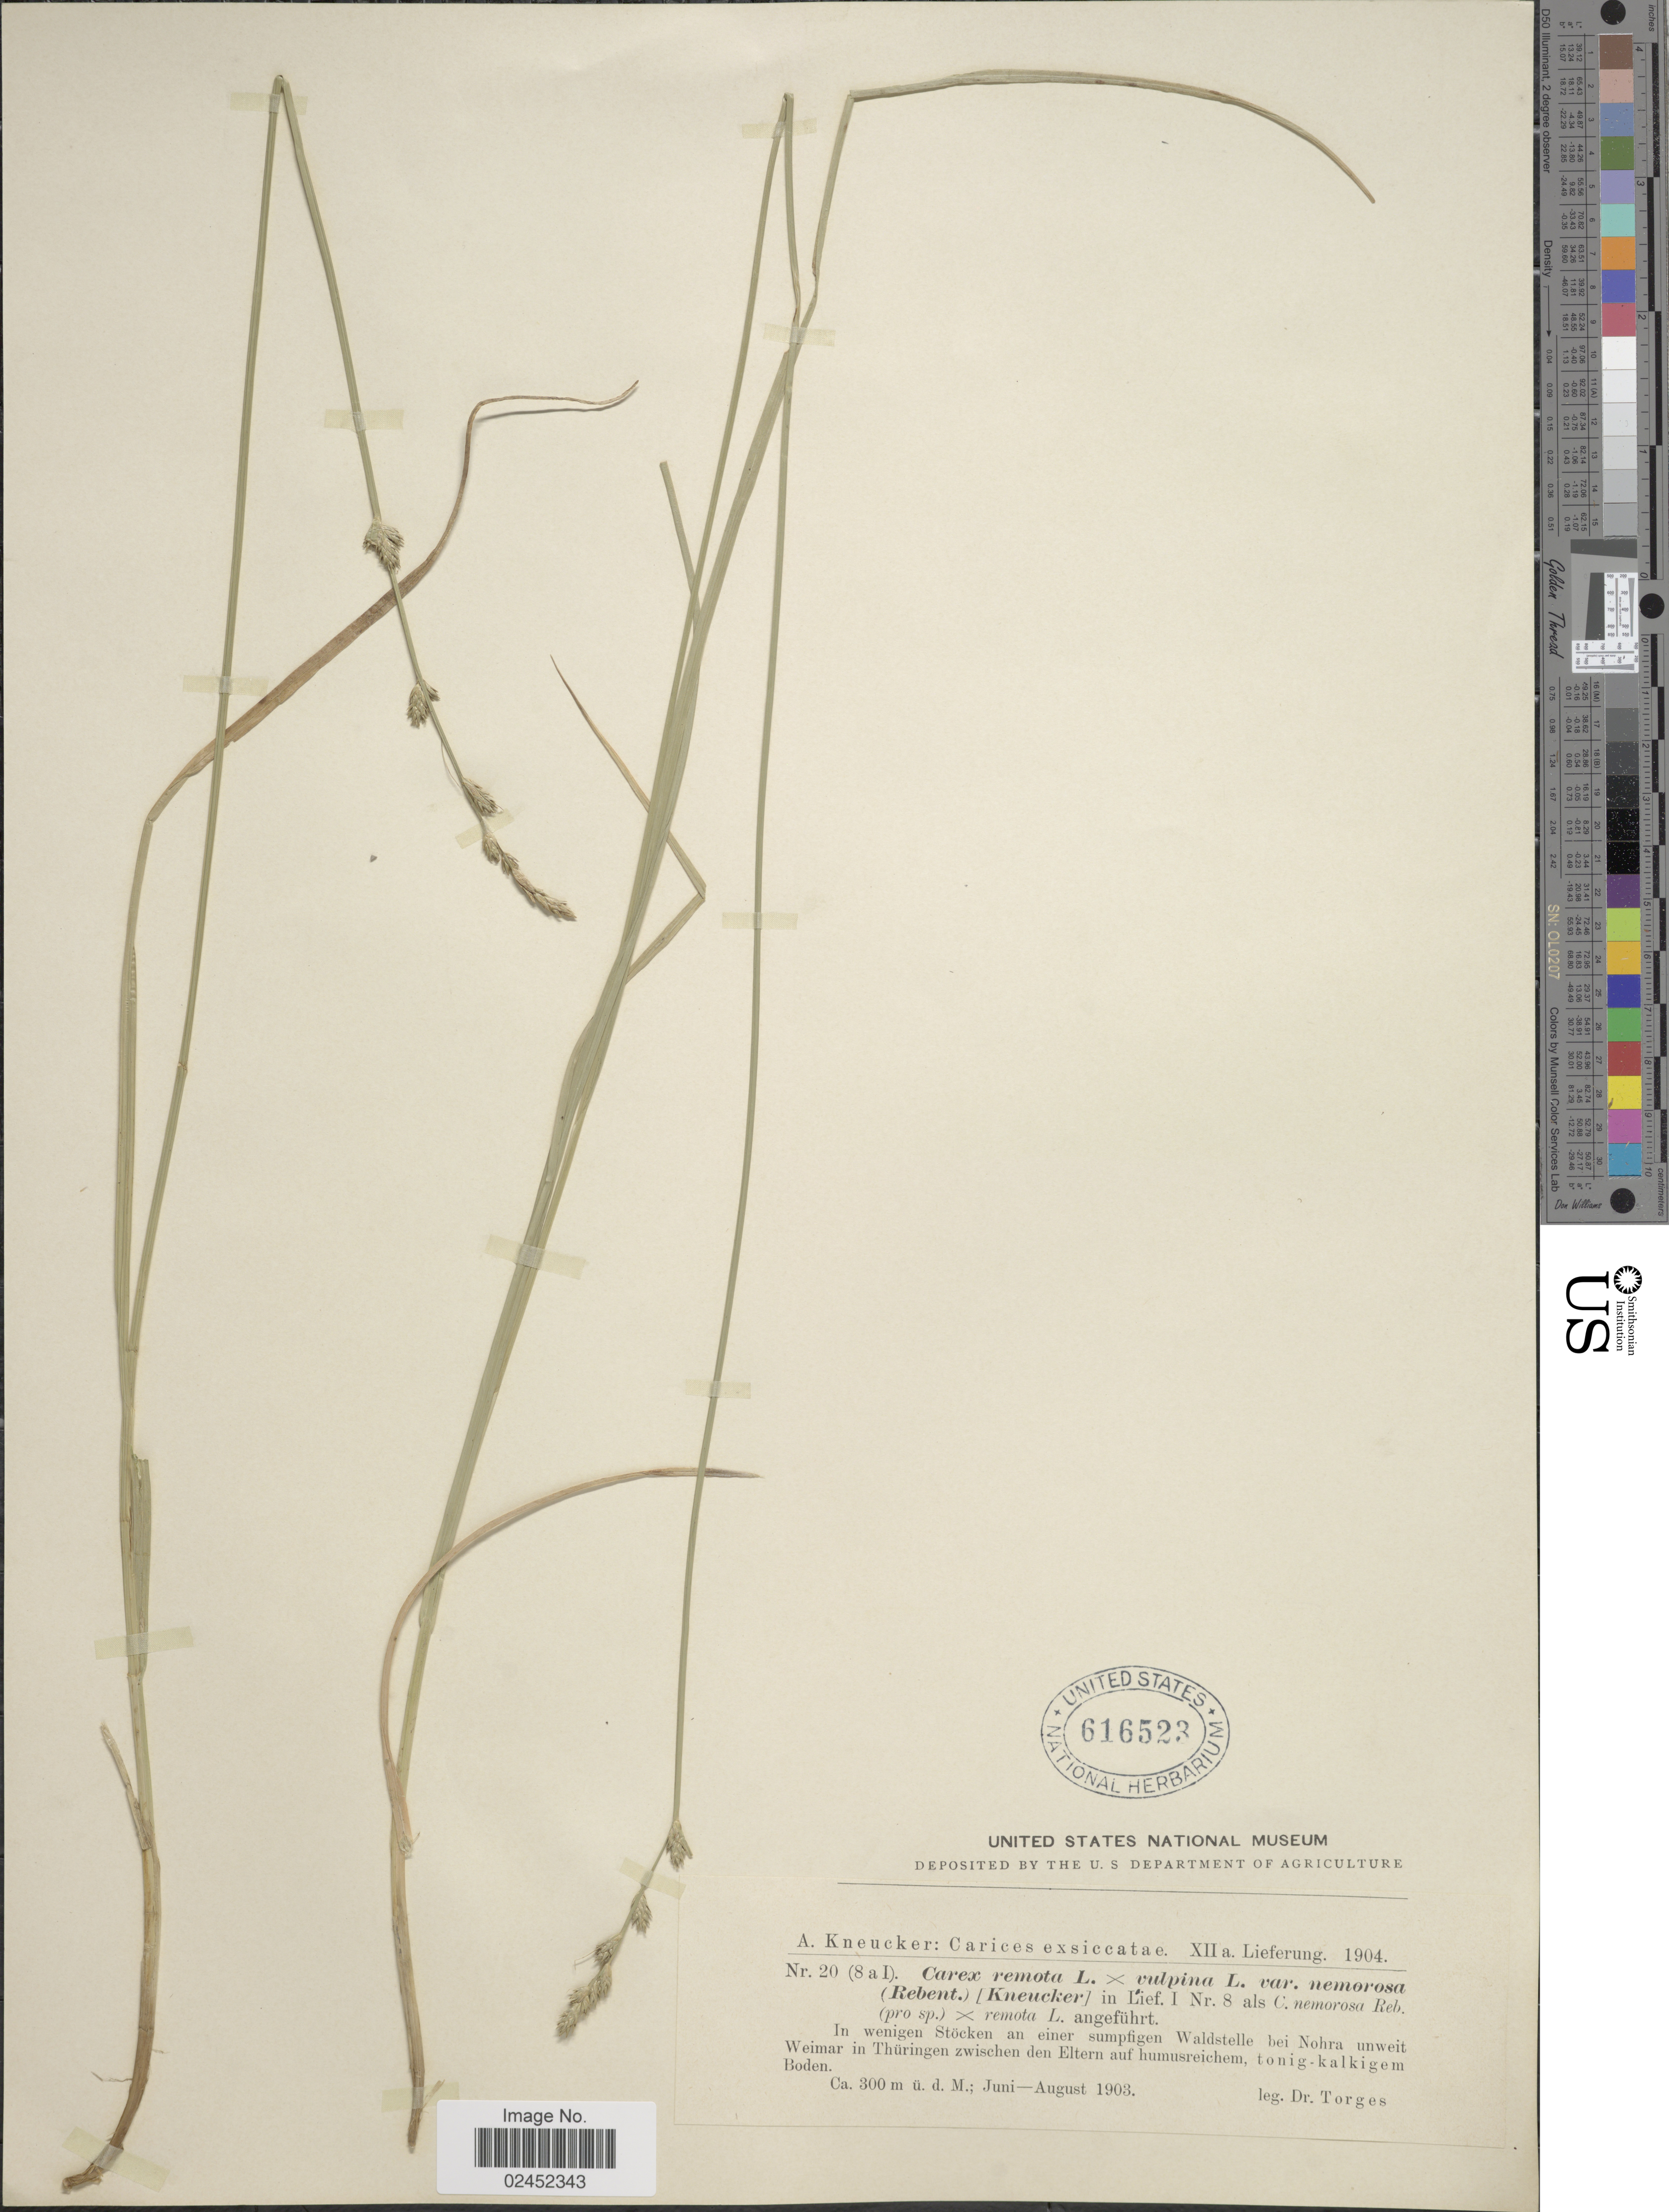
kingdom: Plantae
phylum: Tracheophyta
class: Liliopsida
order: Poales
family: Cyperaceae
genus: Carex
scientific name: Carex remota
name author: L.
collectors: Torges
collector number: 20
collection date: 1903-06/1903-08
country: Germany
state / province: Thuringia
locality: In weinigen Stocken an einer sumpfigen Waldstelle bei Nohra unweit Weimar in Thuringen zwischen den Eltern Humusreichem, tonig-kalkigem Boden.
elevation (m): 300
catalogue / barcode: US 616523